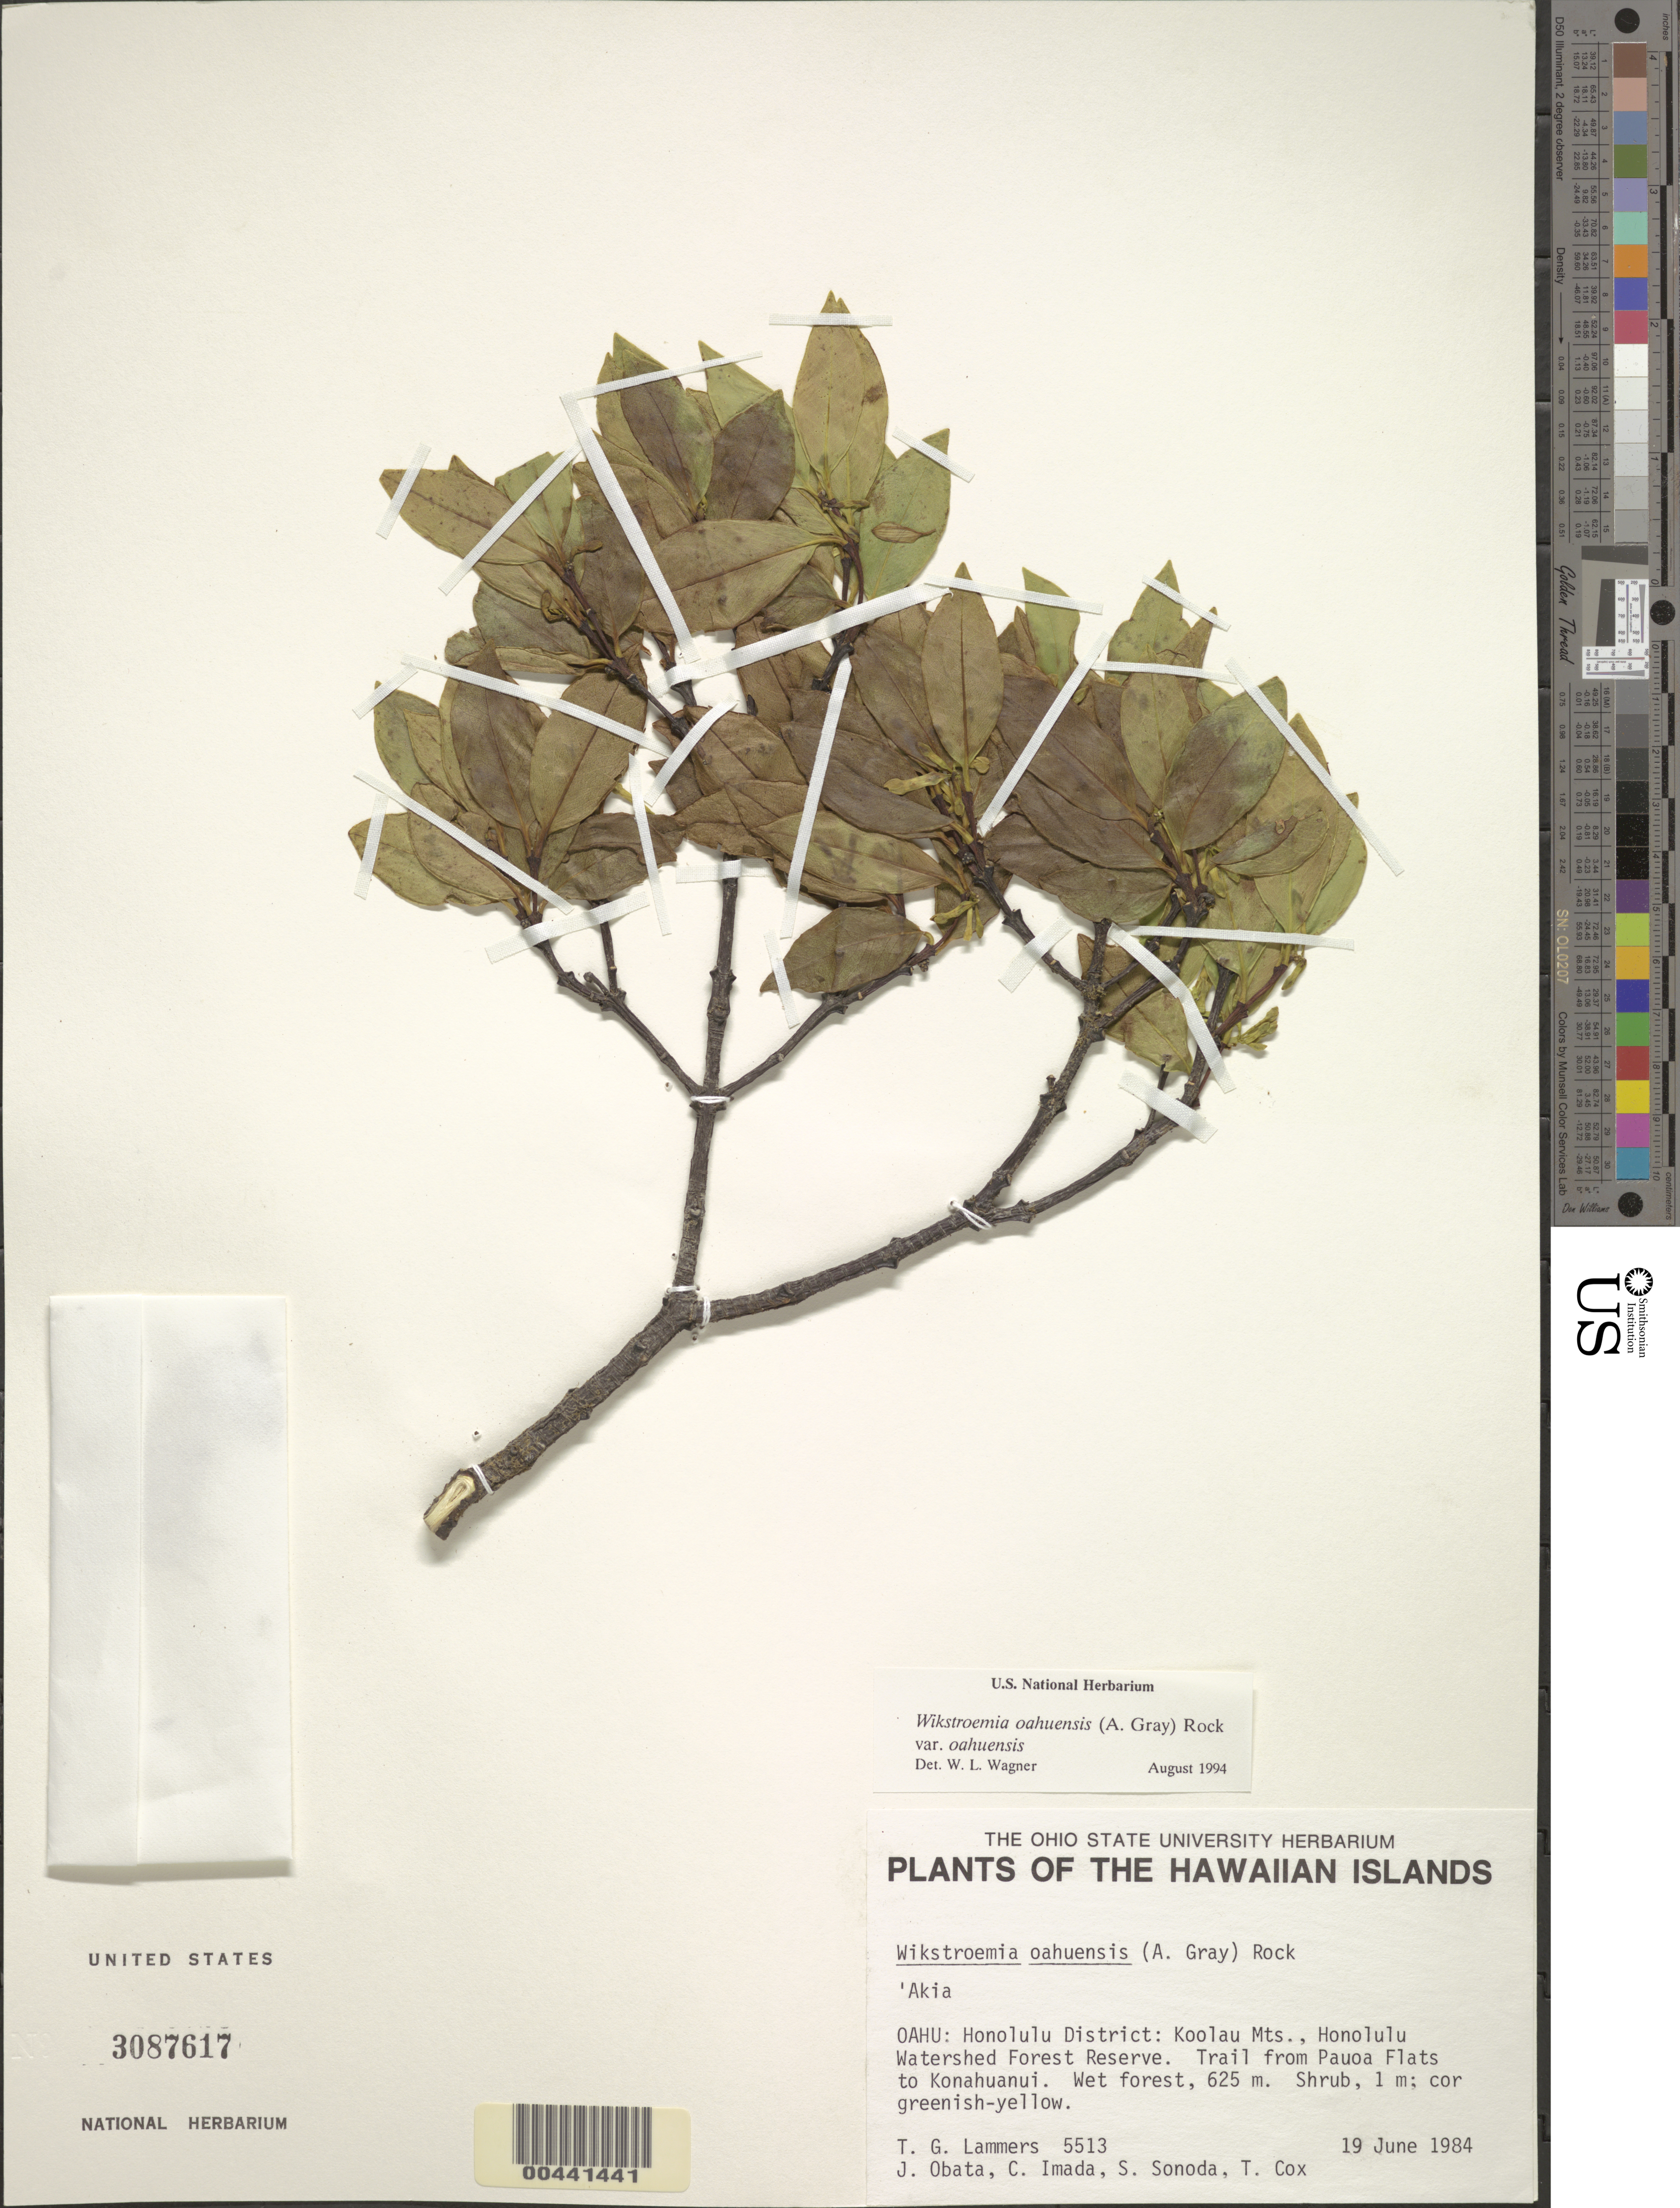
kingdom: Plantae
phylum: Tracheophyta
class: Magnoliopsida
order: Malvales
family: Thymelaeaceae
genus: Wikstroemia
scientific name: Wikstroemia oahuensis var. oahuensis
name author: (A. Gray) Rock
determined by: Wagner, W. L., (BOT), Smithsonian Institution - National Museum of Natural History (UNITED STATES)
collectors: T. G. Lammers, J. Obata, C. Imada, S. Sonoda & T. Cox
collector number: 5513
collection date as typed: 19 Jun 1984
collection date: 1984-06-19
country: United States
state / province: Hawaii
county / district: Honolulu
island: Oahu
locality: Honolulu Dist., Koolau Mts, Honolulu Watershed Forest Reserve, trail from Pauoa Flats to Konahuanui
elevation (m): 625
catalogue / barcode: US 3087617